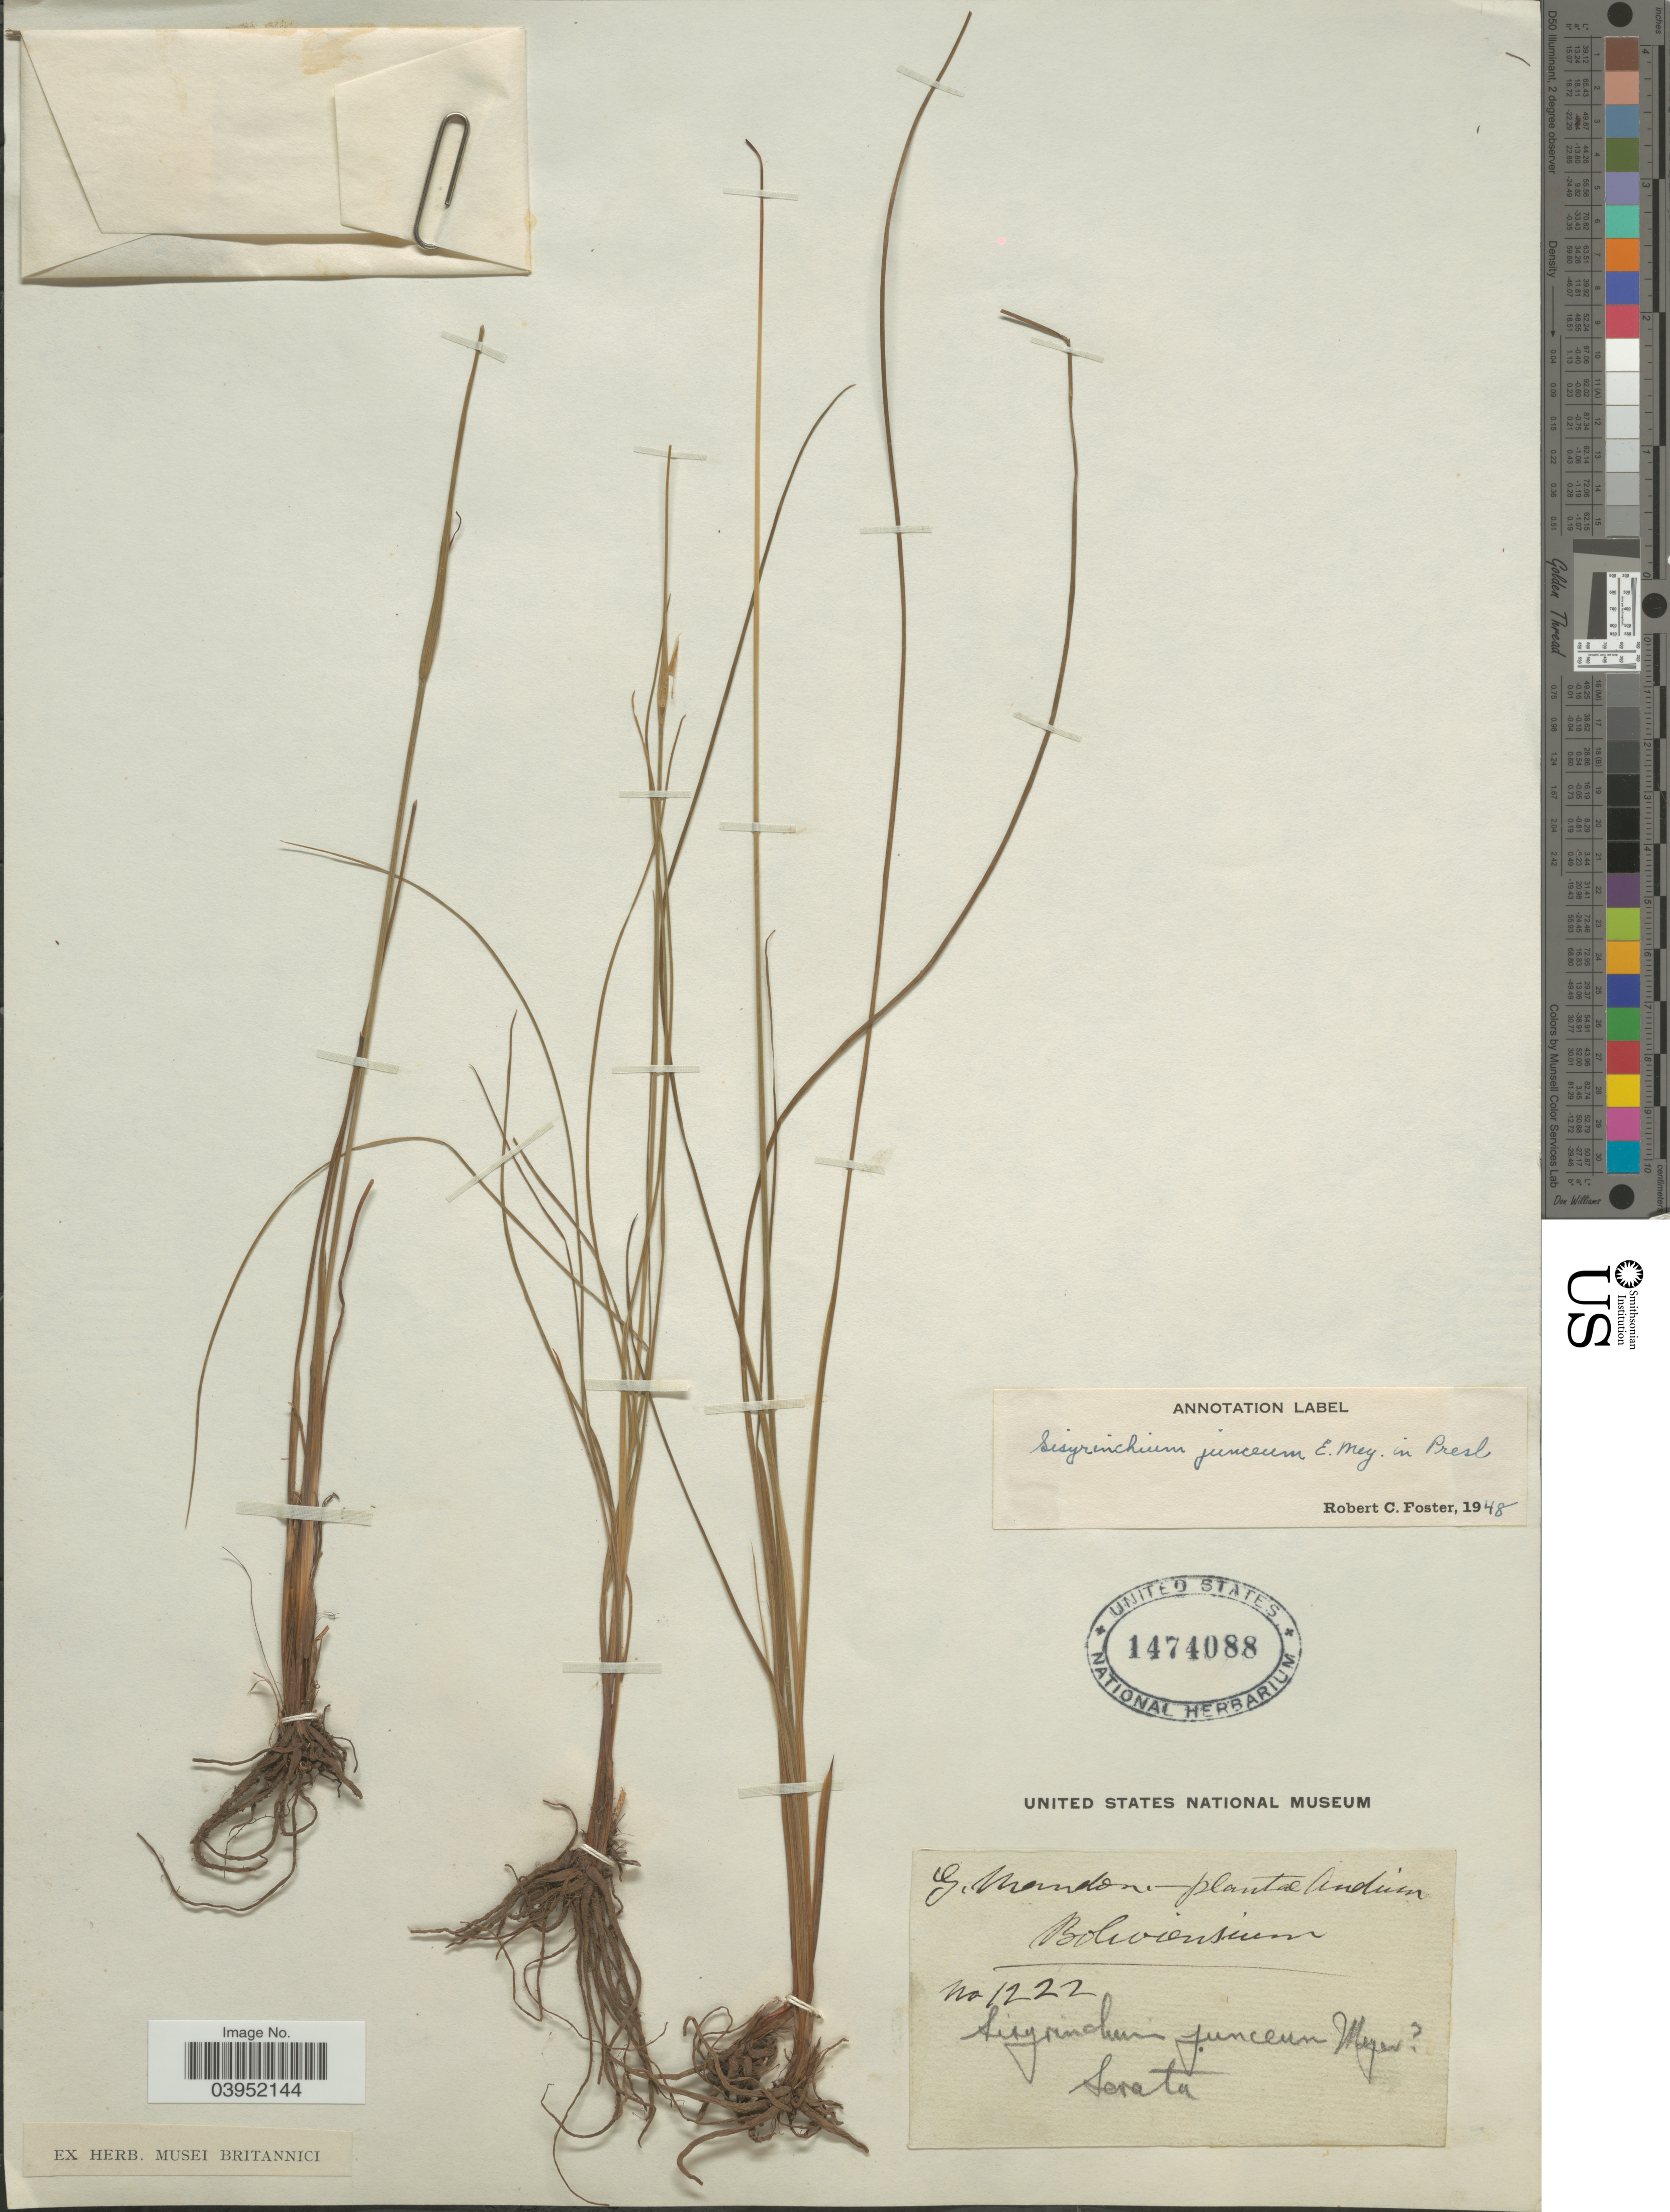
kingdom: Plantae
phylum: Tracheophyta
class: Liliopsida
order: Asparagales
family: Iridaceae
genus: Sisyrinchium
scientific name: Sisyrinchium junceum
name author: E. Mey. ex C. Presl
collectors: G. Mandon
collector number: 1222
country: Bolivia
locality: Andium Boliviensium. Sorata.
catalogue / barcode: US 1474088